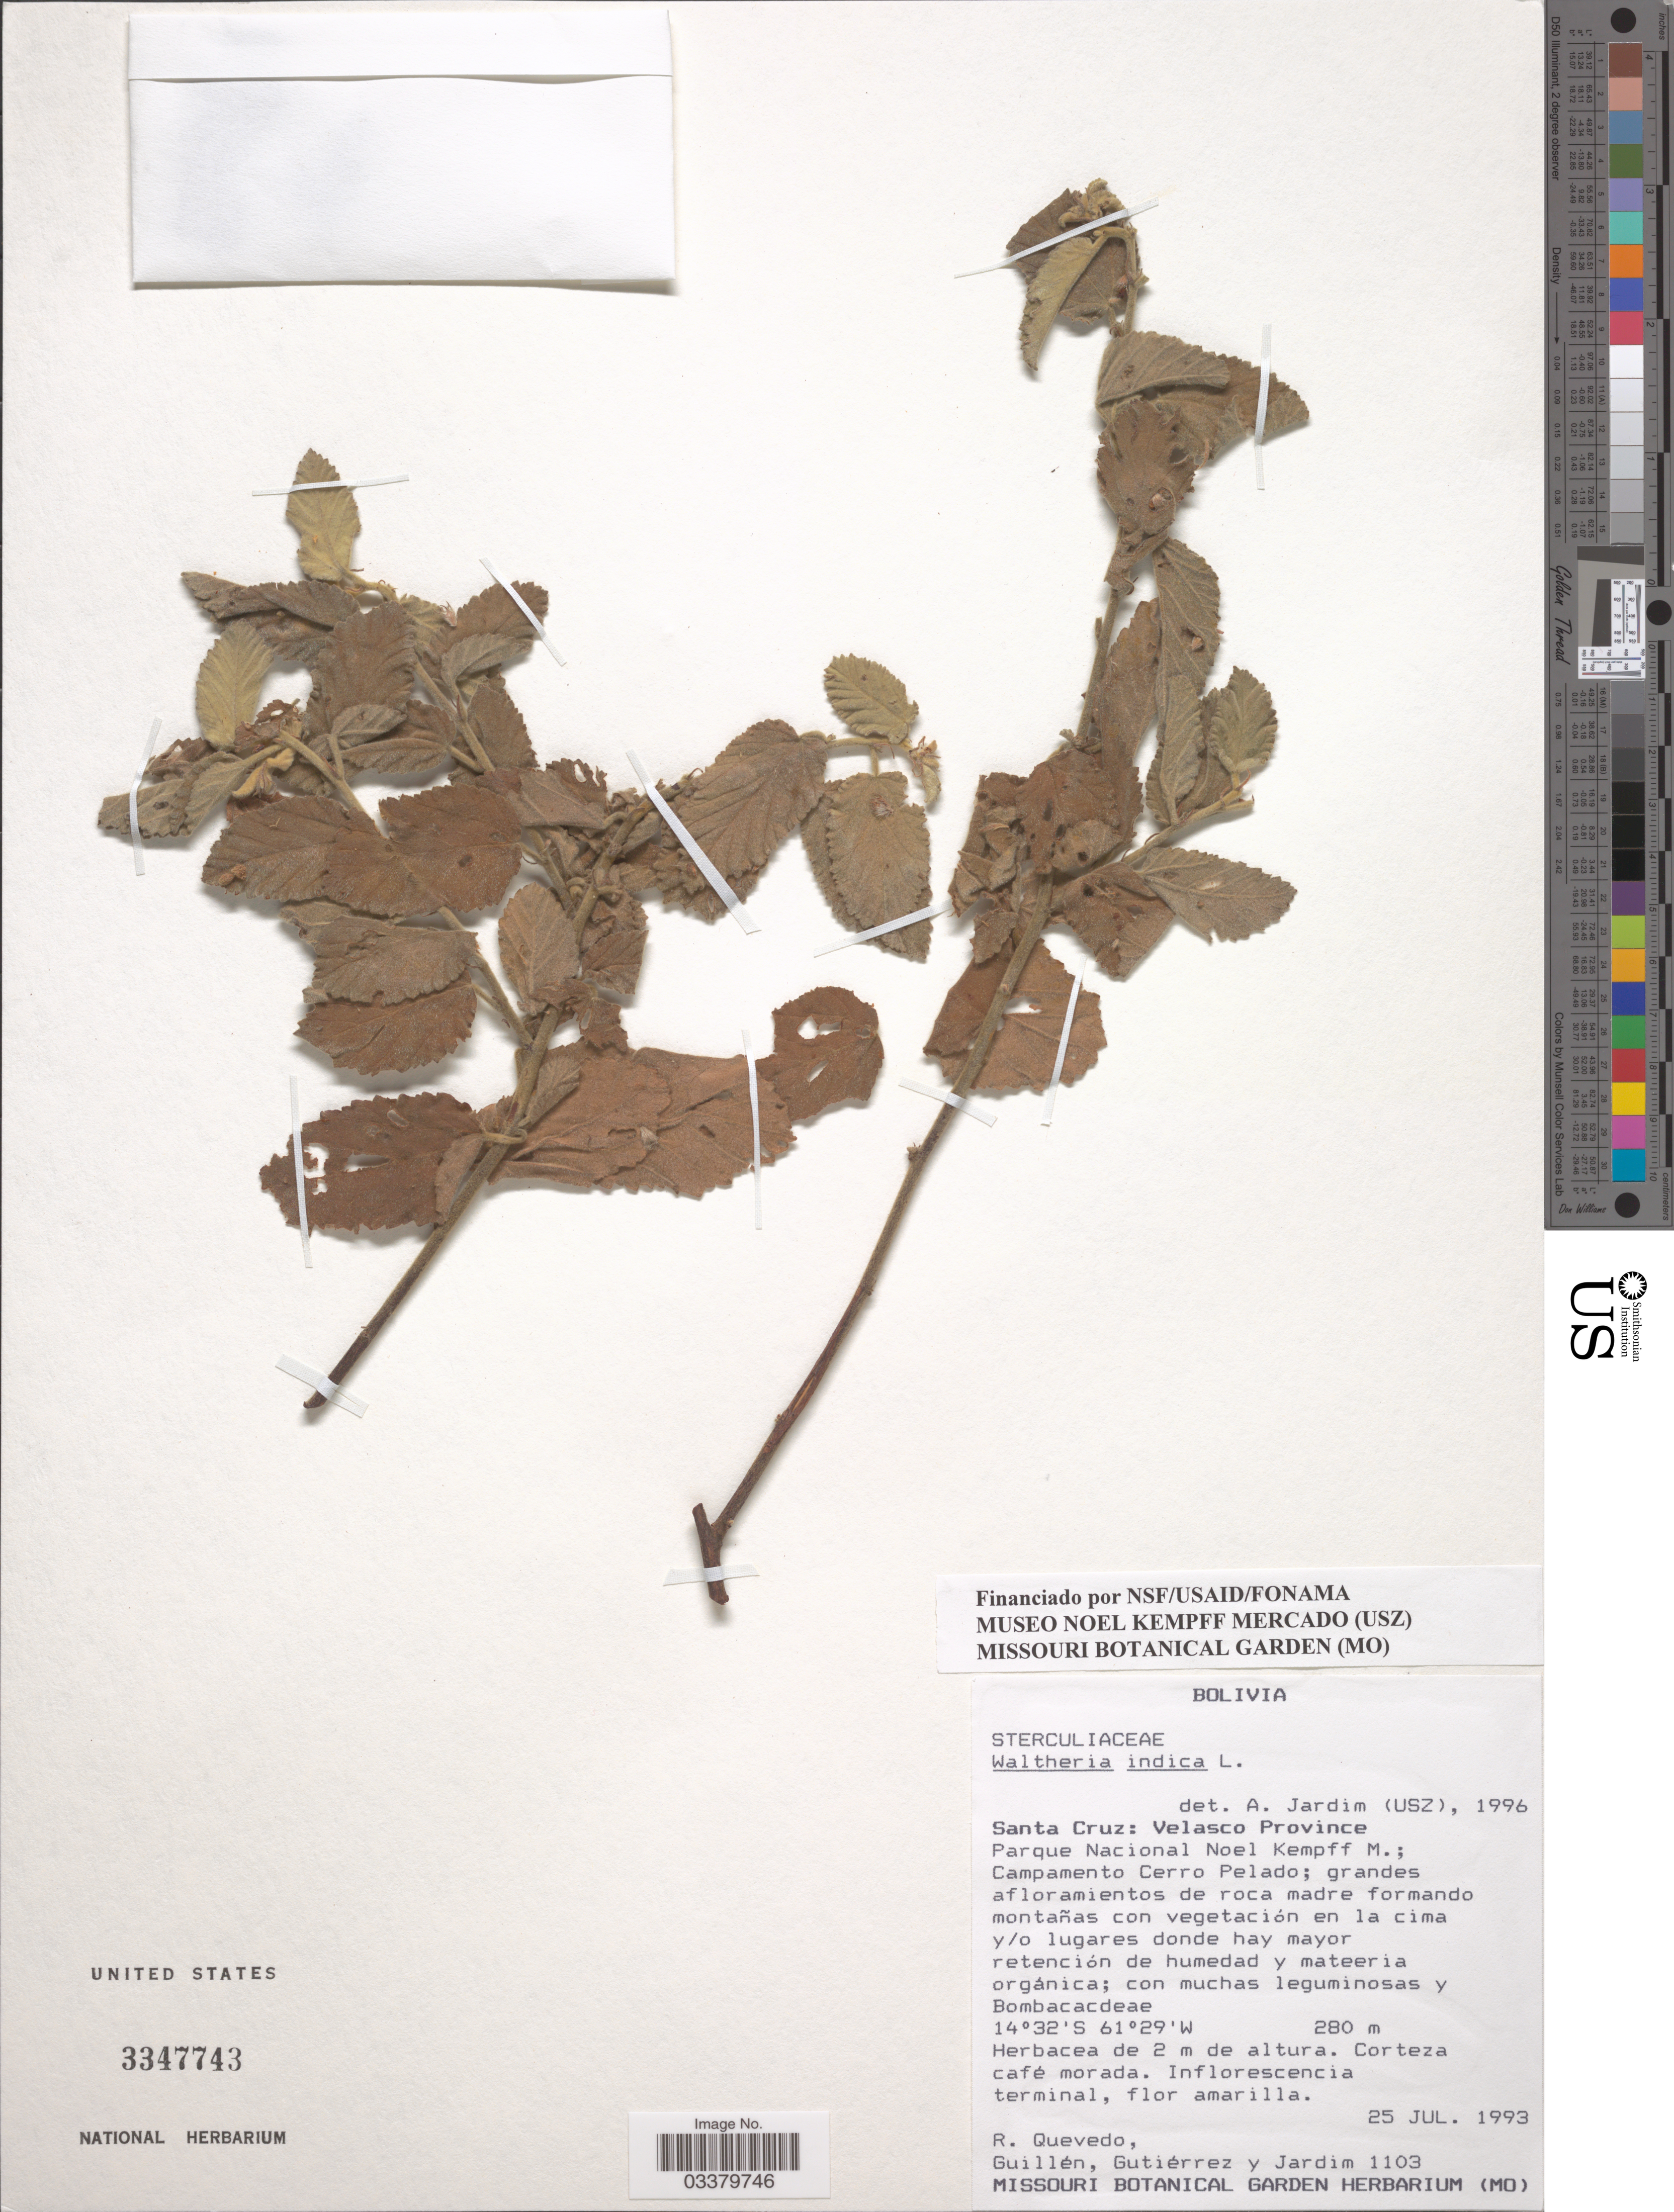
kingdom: Plantae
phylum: Tracheophyta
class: Magnoliopsida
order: Malvales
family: Malvaceae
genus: Waltheria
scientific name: Waltheria indica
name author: L.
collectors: R. Quevedo, -- Guillen, Gutiérrez, -- & Jardim, --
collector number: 1103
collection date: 1993-07-25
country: Bolivia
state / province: Santa Cruz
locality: Velasco Province. Parque Nacional Noel Kempff M.; Campamento Cerro Pelado.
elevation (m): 280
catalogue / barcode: US 3347743